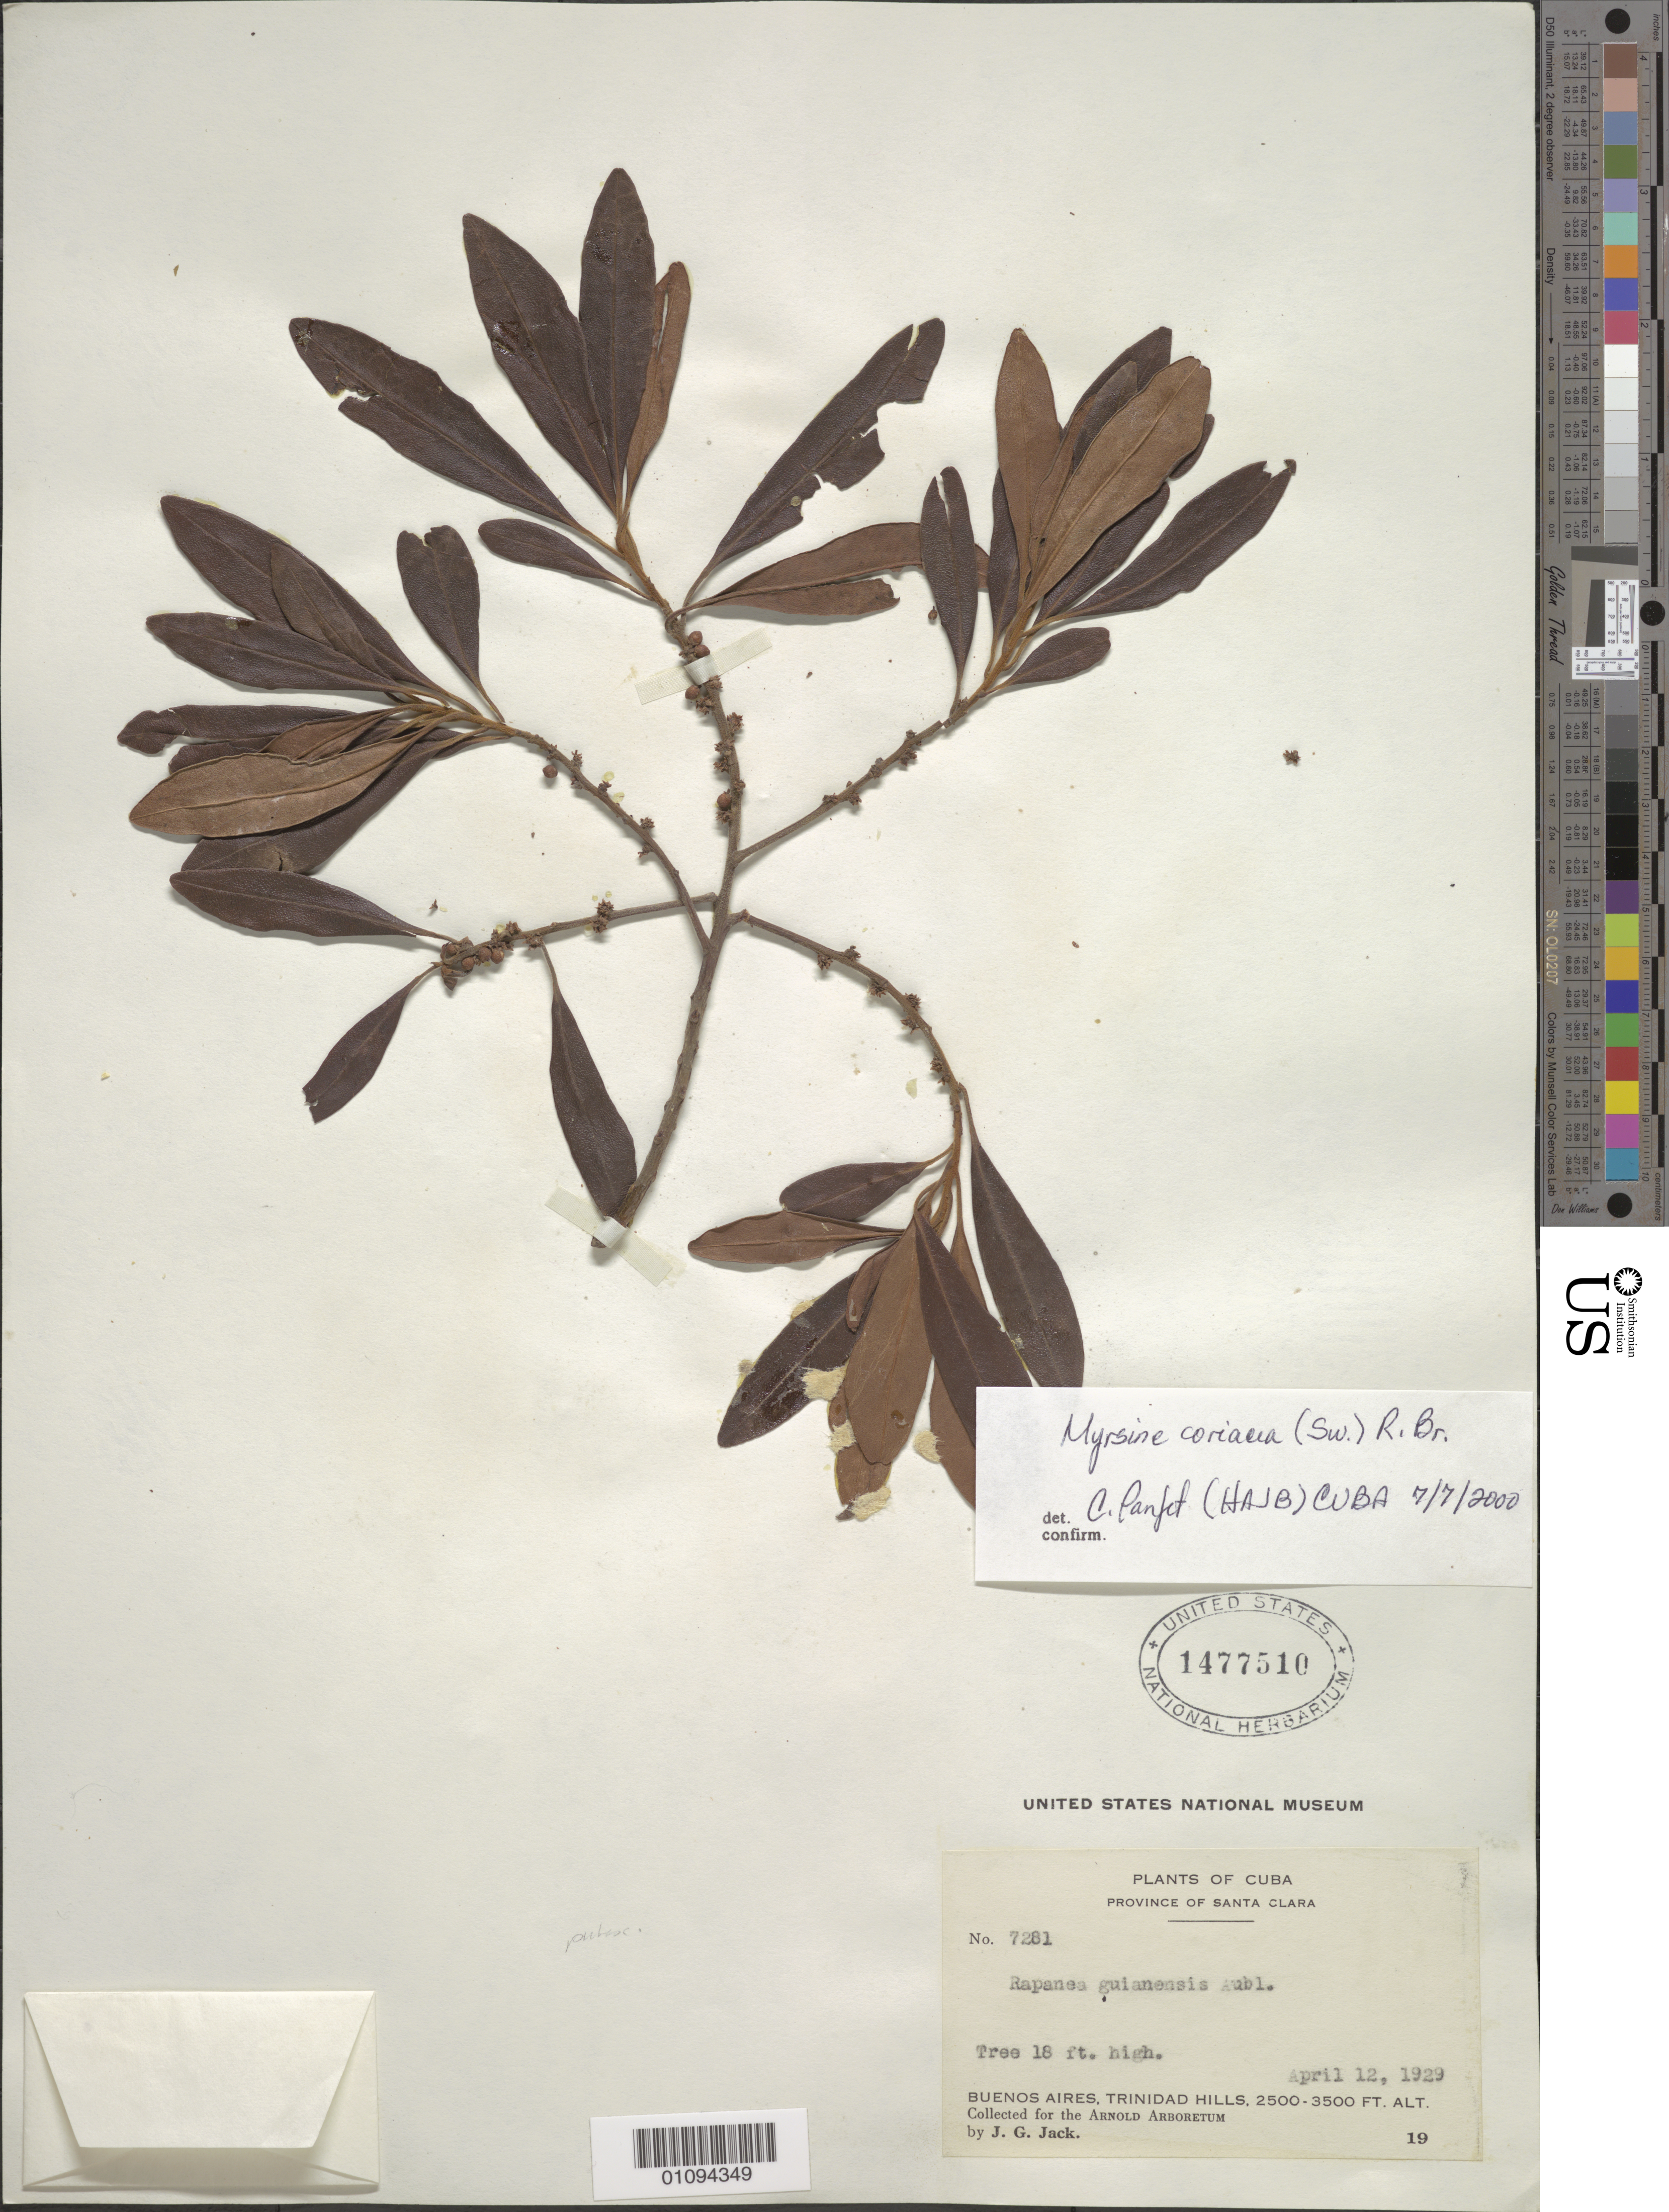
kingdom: Plantae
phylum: Tracheophyta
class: Magnoliopsida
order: Ericales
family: Primulaceae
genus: Myrsine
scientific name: Myrsine coriacea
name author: (Sw.) R. Br. ex Roem. & Schult.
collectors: J. G. Jack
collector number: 7281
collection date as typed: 12 Apr 1929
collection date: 1929-04-12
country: Cuba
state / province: Cienfuegos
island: Cuba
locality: Buenos Aires, Trinidad Hills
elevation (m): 762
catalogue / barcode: US 1477510